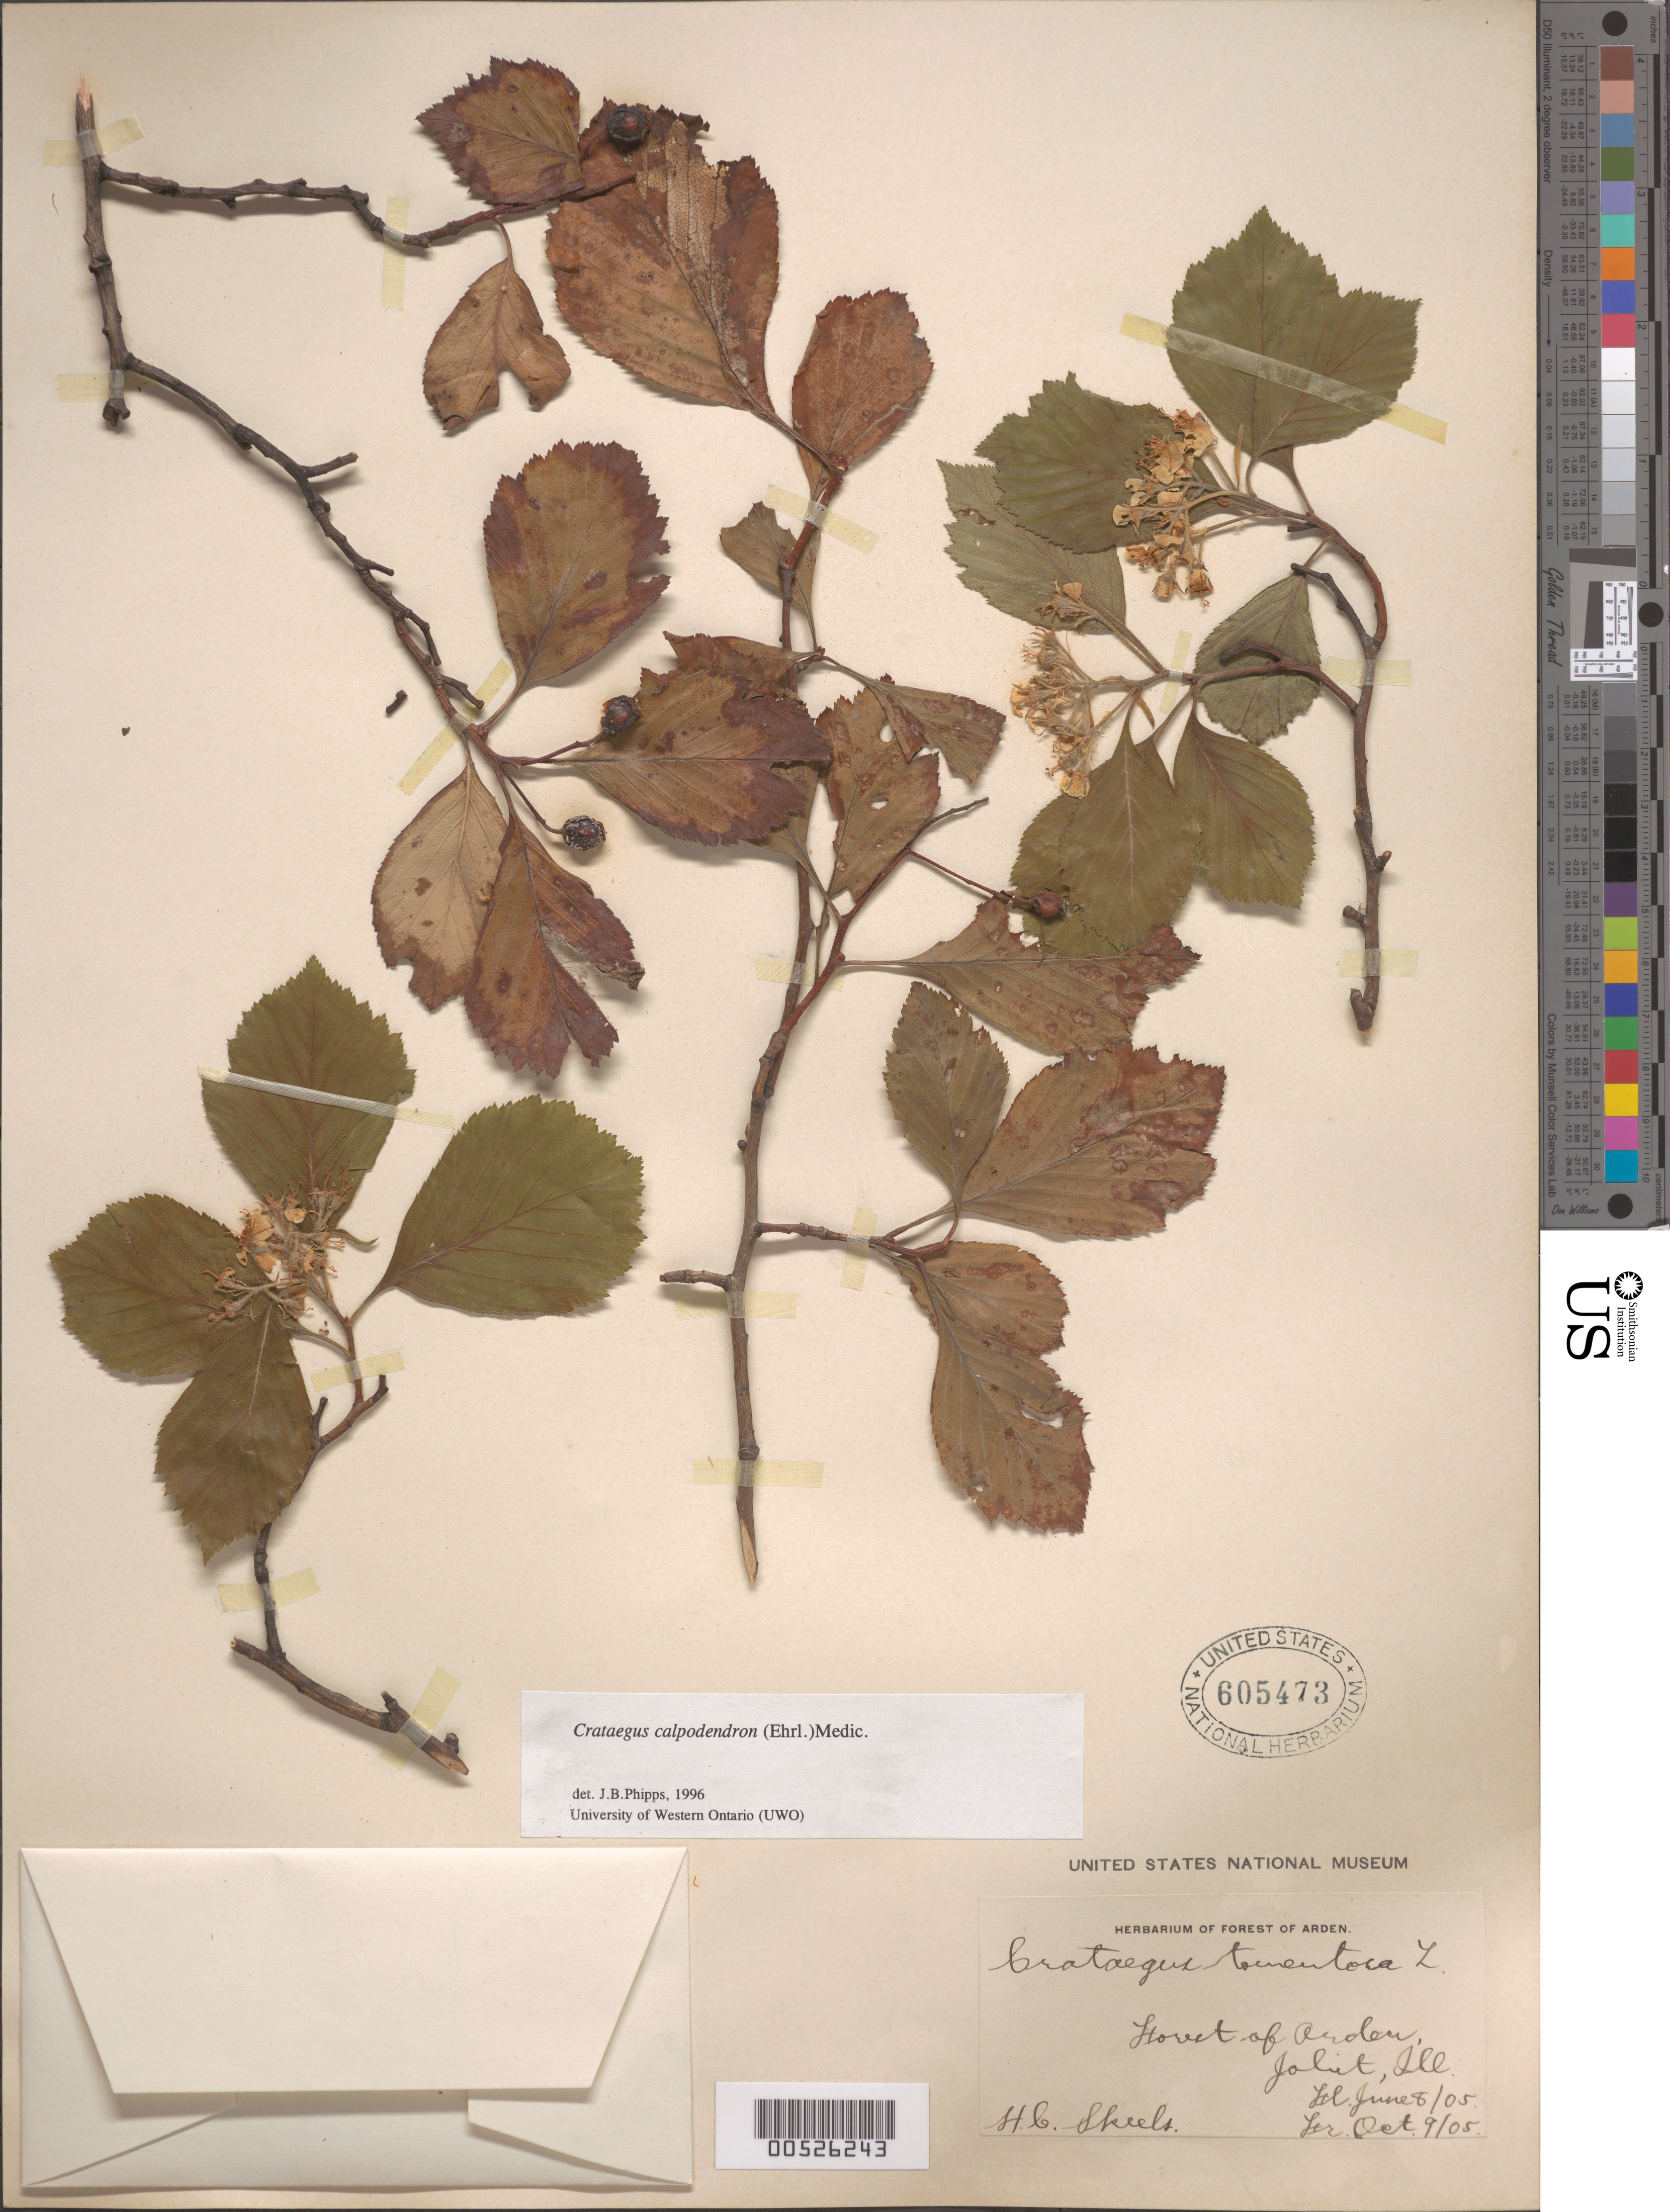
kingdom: Plantae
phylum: Tracheophyta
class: Magnoliopsida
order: Rosales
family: Rosaceae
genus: Crataegus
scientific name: Crataegus calpodendron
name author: (Ehrh.) Medik.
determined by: Phipps, James B., (UWO), University of Western Ontario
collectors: H. Skeels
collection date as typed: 08 Jun 1905 and 09 Oct 1905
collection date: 1905-06-08,1905-10-09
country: United States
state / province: Illinois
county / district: Will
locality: Forests of Arden, Joliet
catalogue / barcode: US 605473